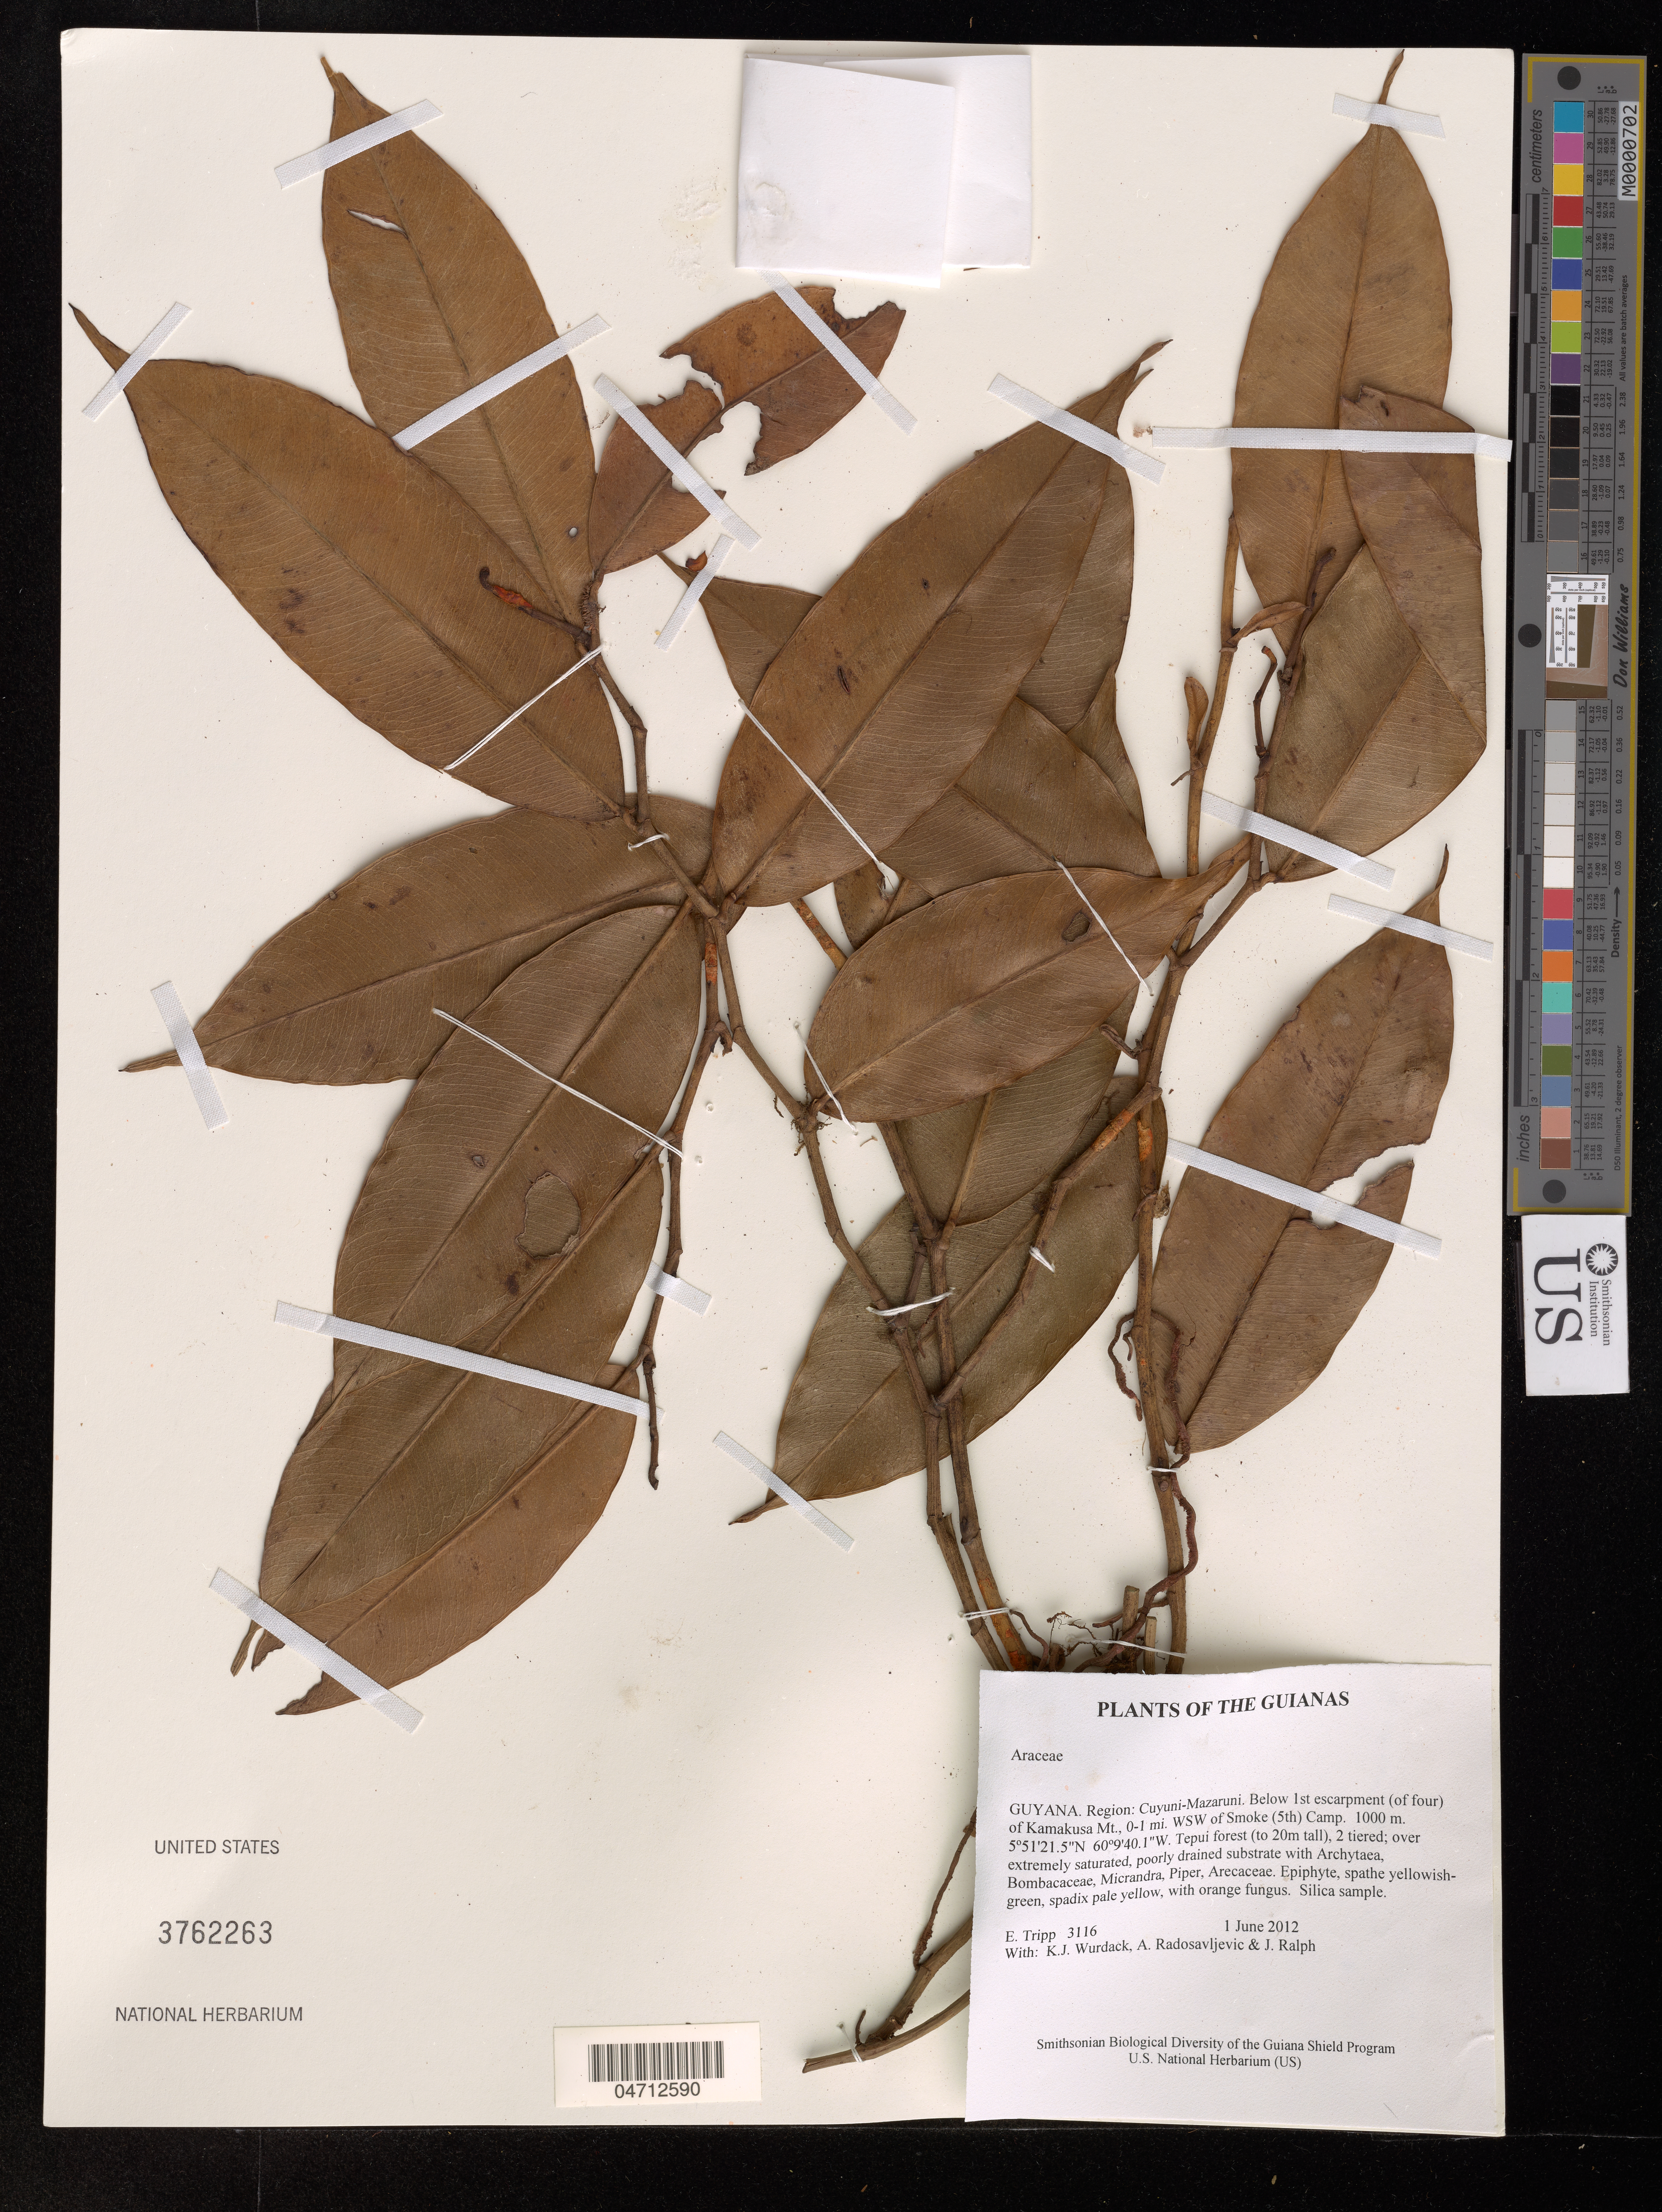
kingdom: Plantae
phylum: Tracheophyta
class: Liliopsida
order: Alismatales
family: Araceae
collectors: E. Tripp, K. Wurdack, A. Radosavljevic & J. Ralph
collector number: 3116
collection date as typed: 1 June 2012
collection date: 2012-06-01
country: Guyana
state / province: Cuyuni-Mazaruni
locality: Below 1st escarpment (of four) of Kamakusa Mt., 0-1 mi. WSW of Smoke (5th) Camp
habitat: Tepui forest (to 20m tall), 2 tiered; over extremely saturated, poorly drained substrate with Archytaea, Bombacaceae, Micrandra, Piper, Arecaceae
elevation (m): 1000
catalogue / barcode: US 3762263